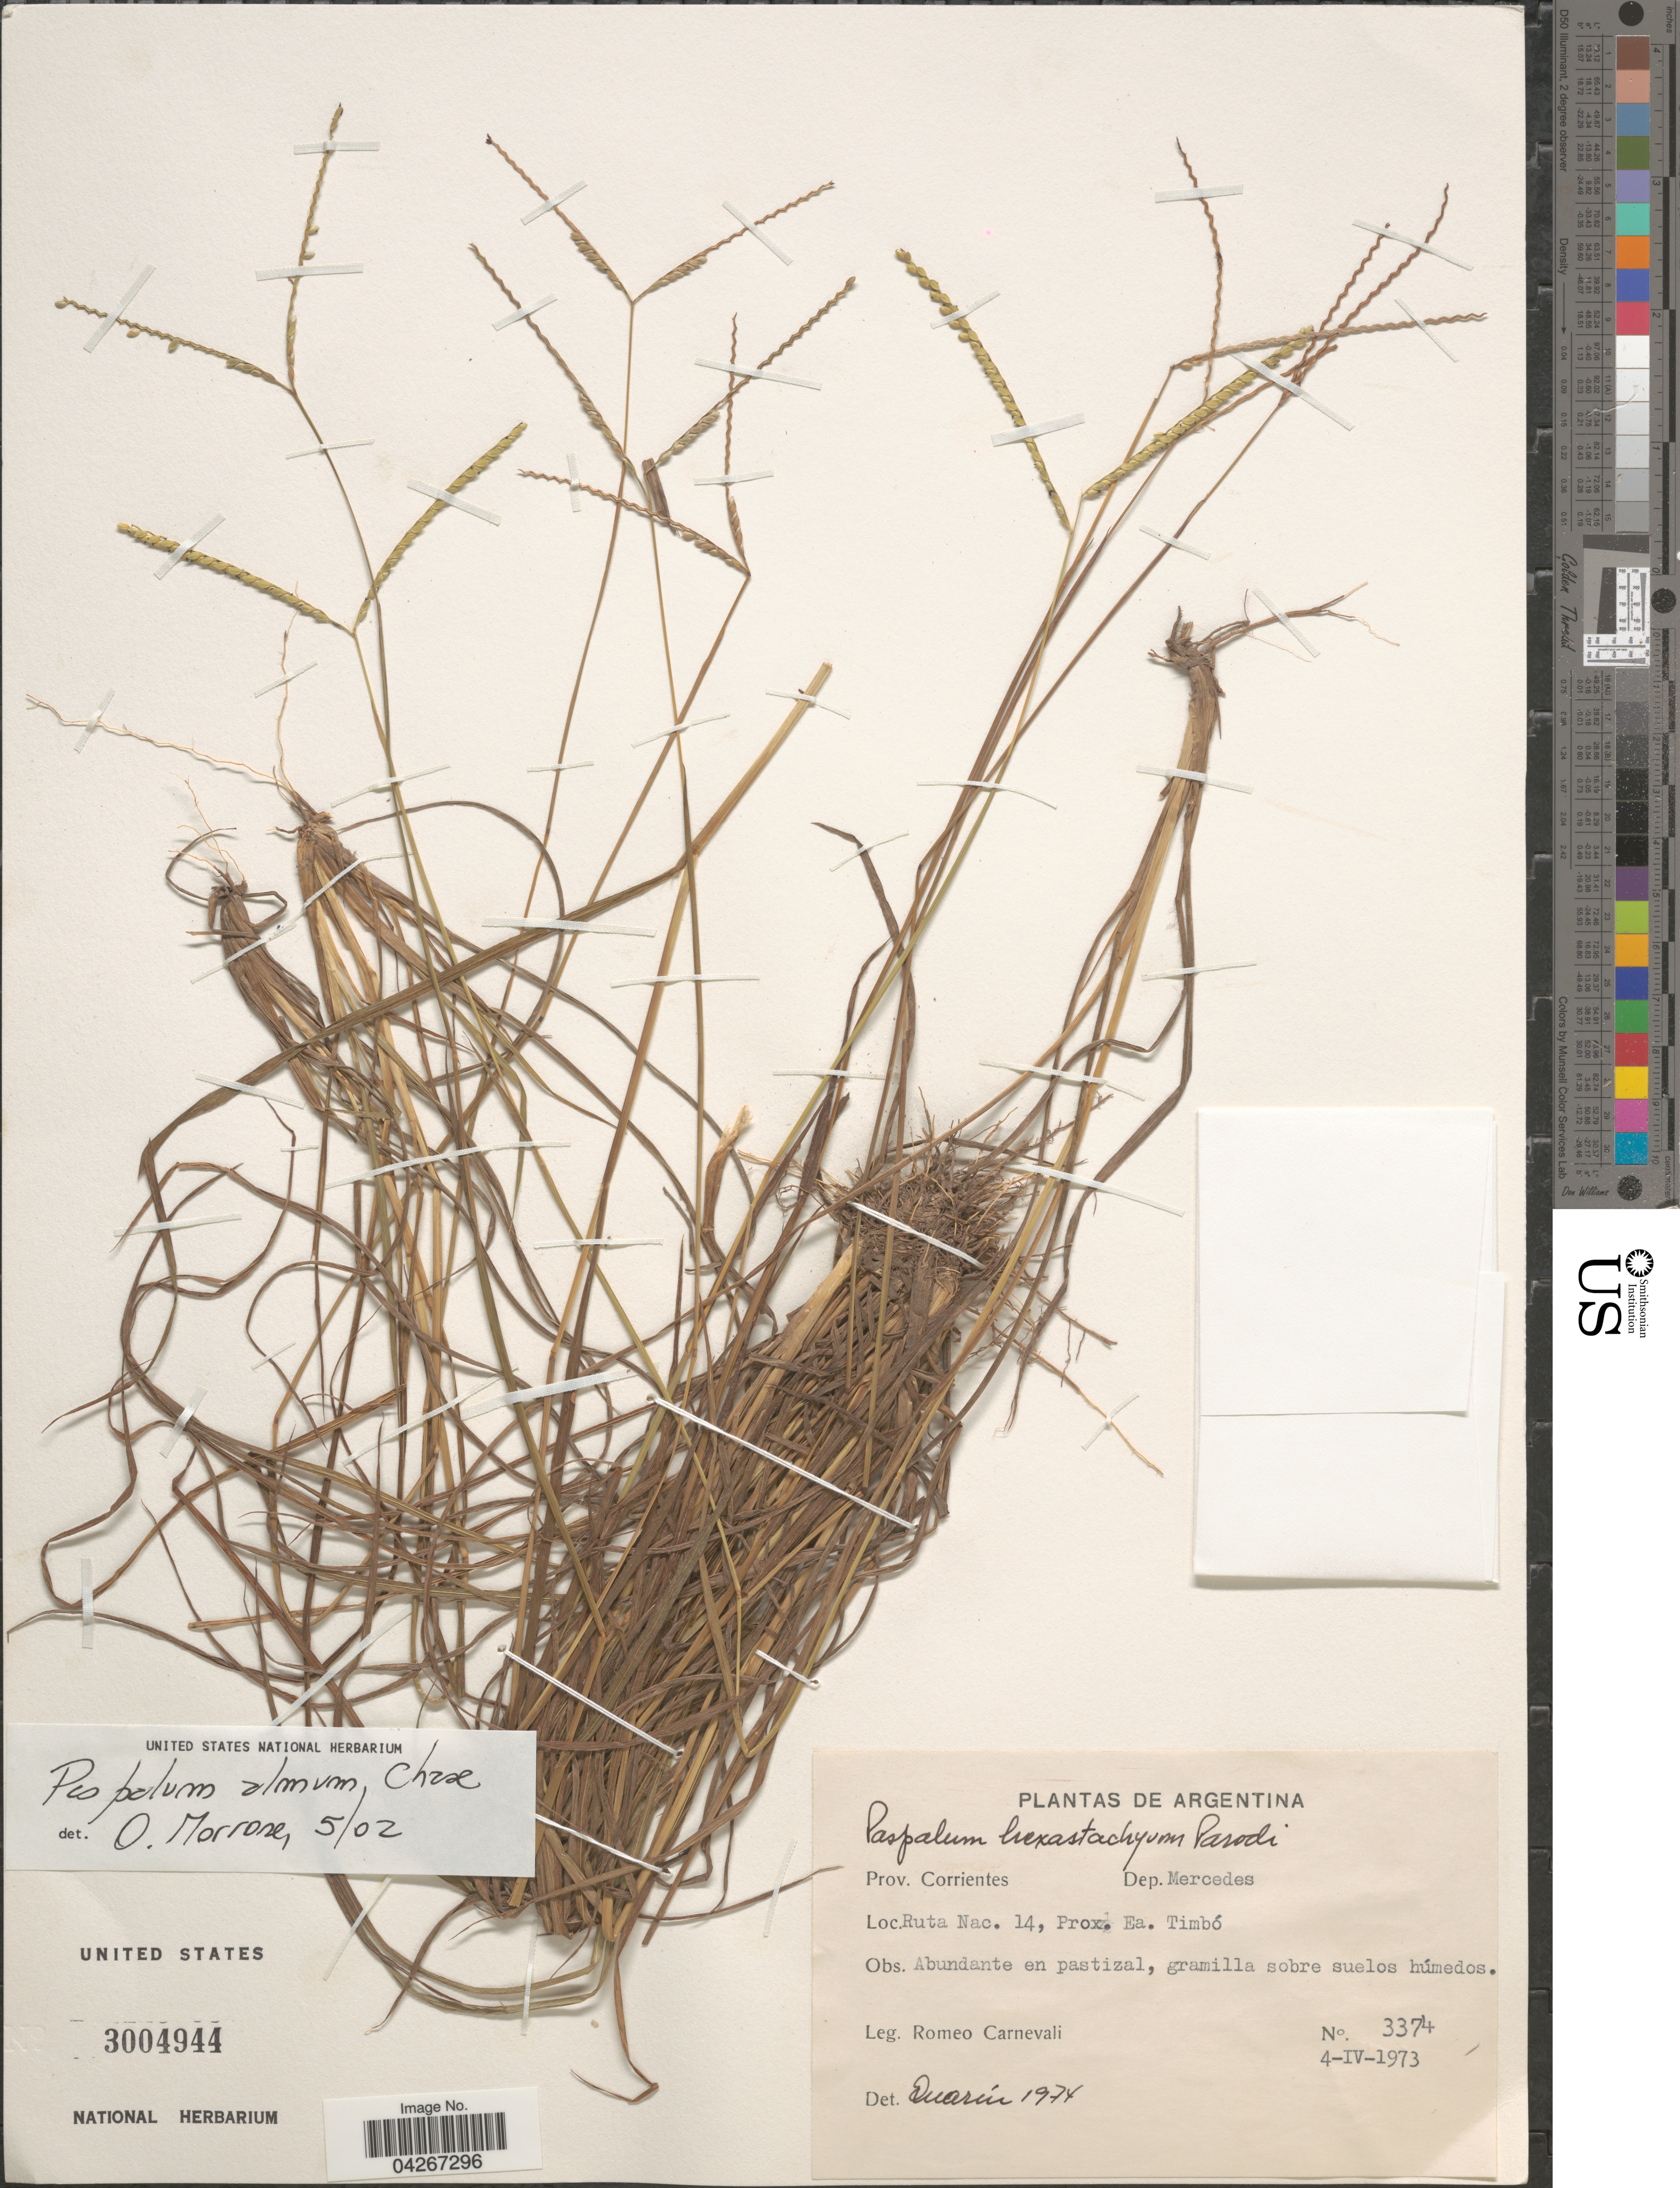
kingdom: Plantae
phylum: Tracheophyta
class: Liliopsida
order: Poales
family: Poaceae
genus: Paspalum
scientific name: Paspalum almum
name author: Chase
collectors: R. Carnevali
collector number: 3374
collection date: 1973-04-04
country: Argentina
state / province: Corrientes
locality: Dep.Mercedes. Ruta Nac. 14, Prox. Ea. Timbó.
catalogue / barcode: US 3004944